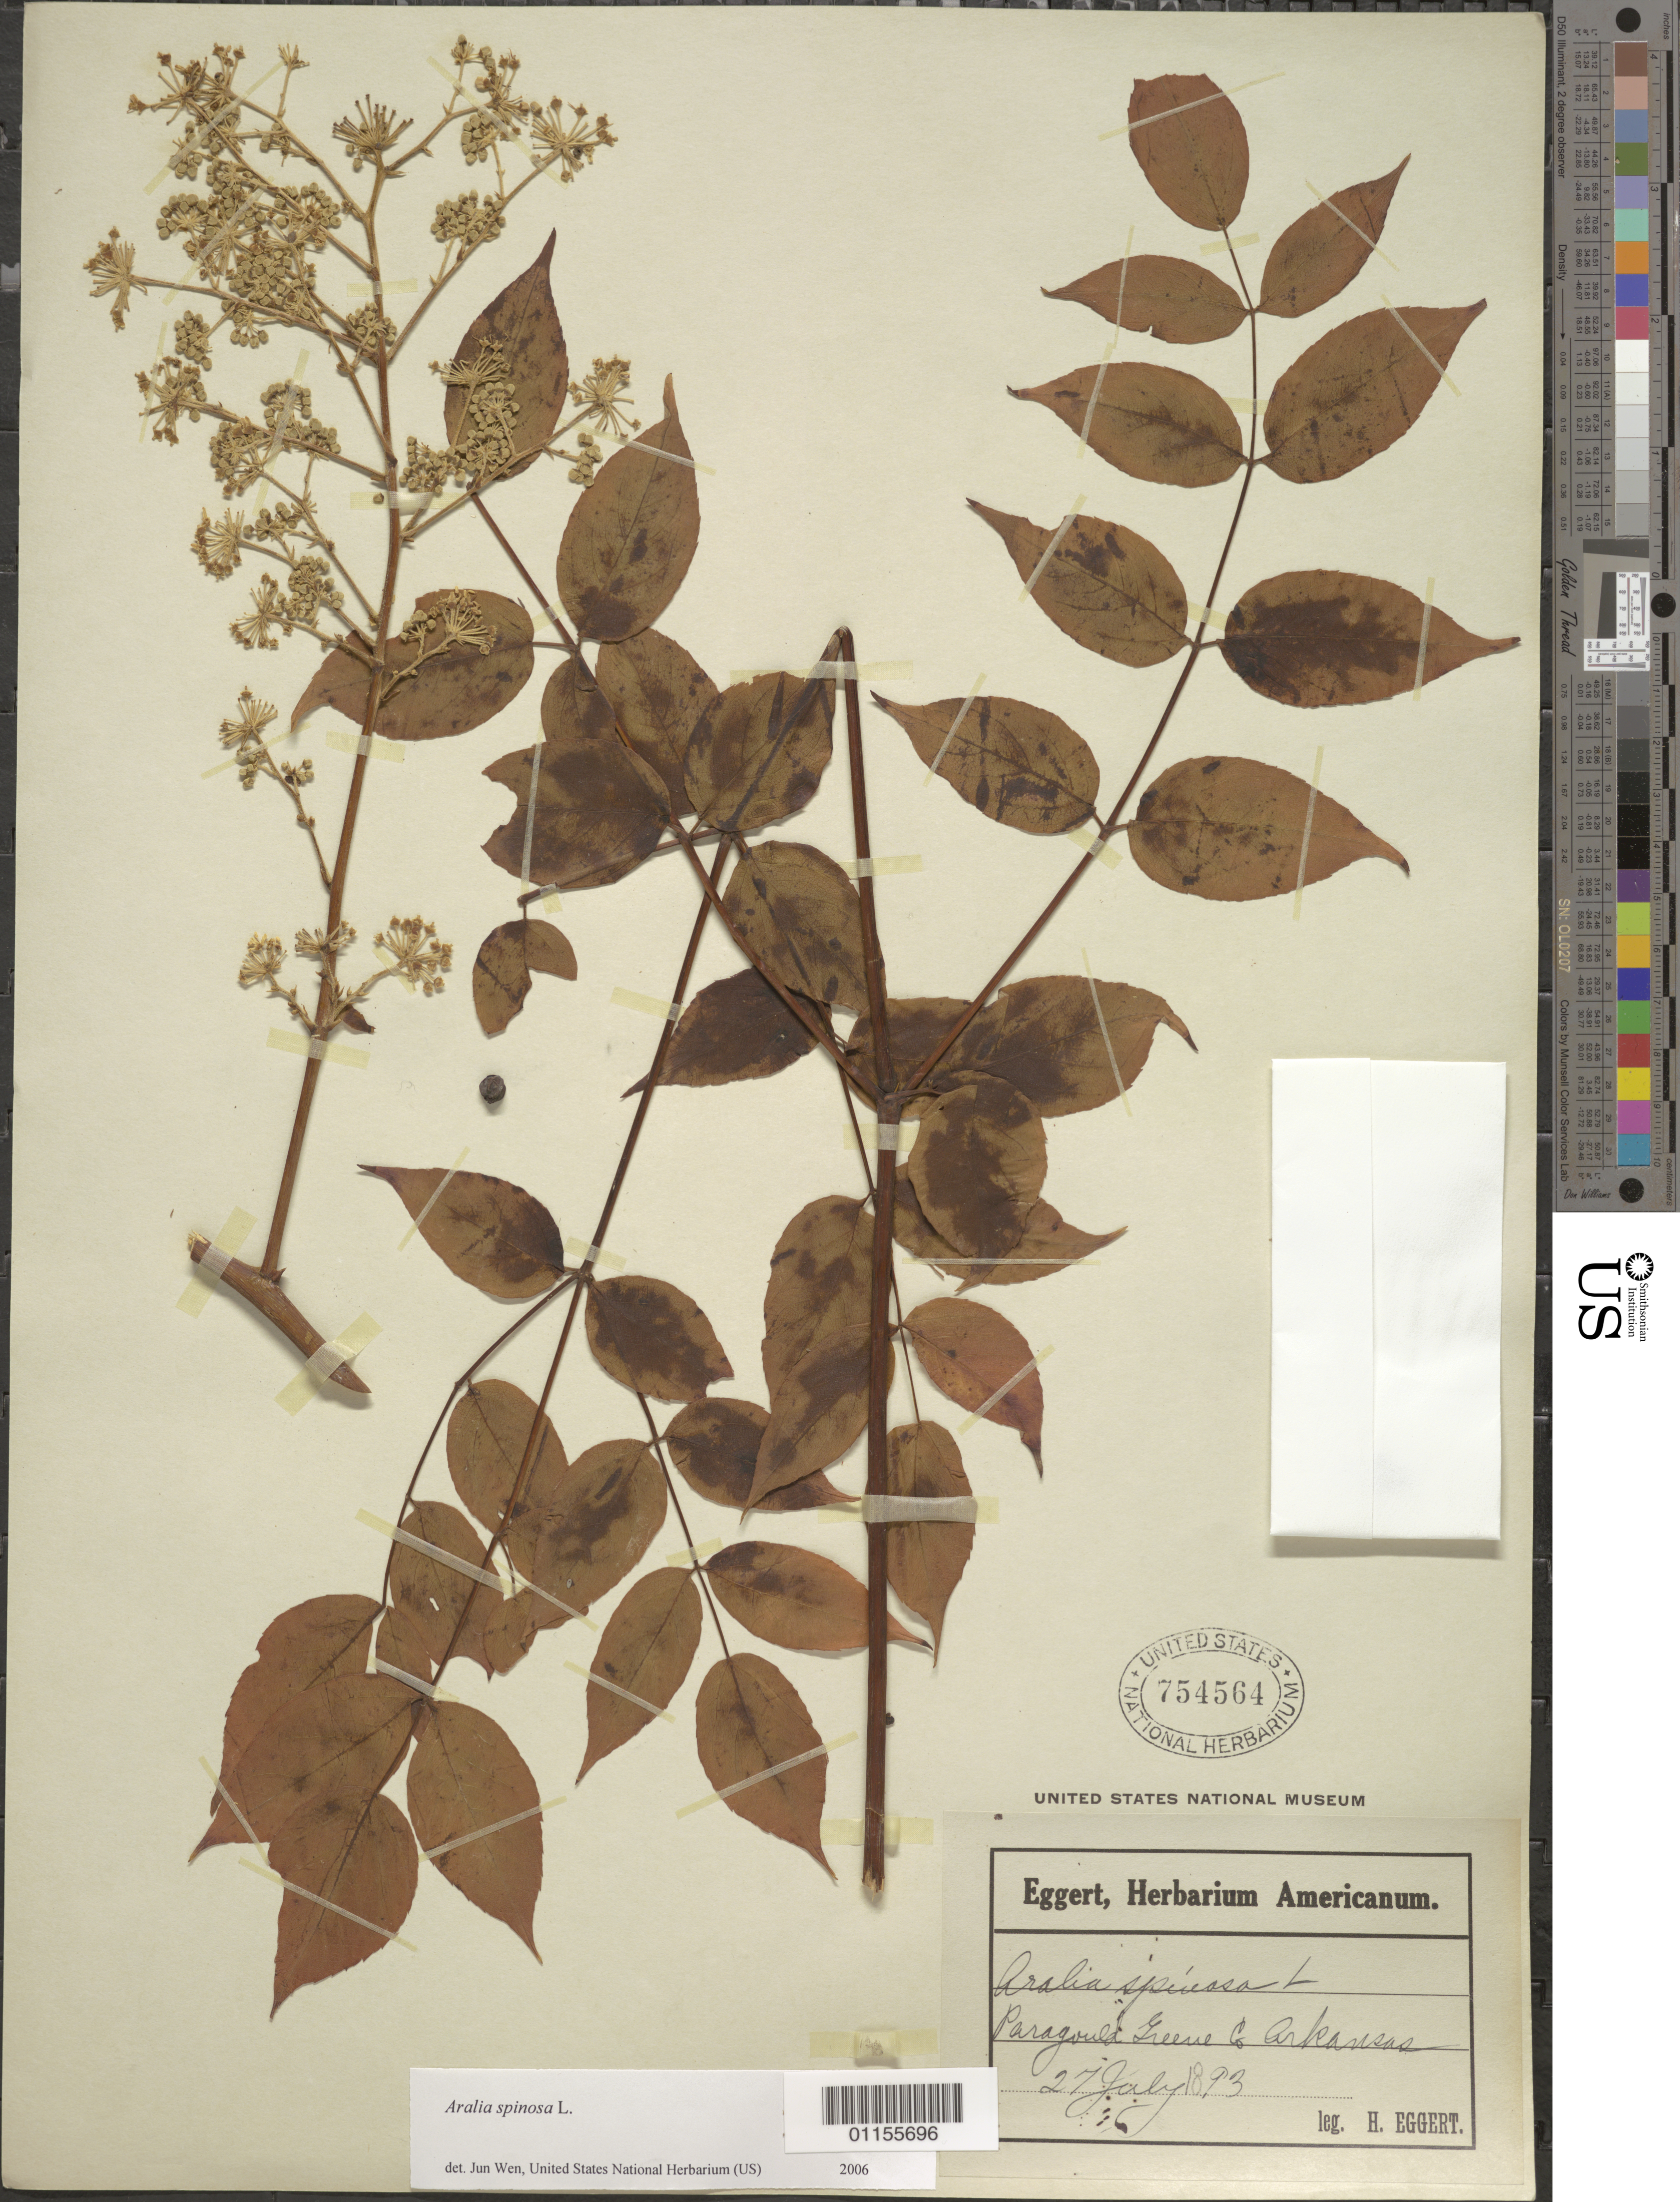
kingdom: Plantae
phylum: Tracheophyta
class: Magnoliopsida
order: Apiales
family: Araliaceae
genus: Aralia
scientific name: Aralia spinosa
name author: L.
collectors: H. Eggert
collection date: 1893-07-27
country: United States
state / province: Arkansas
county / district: Greene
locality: Paragould.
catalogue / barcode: US 754564